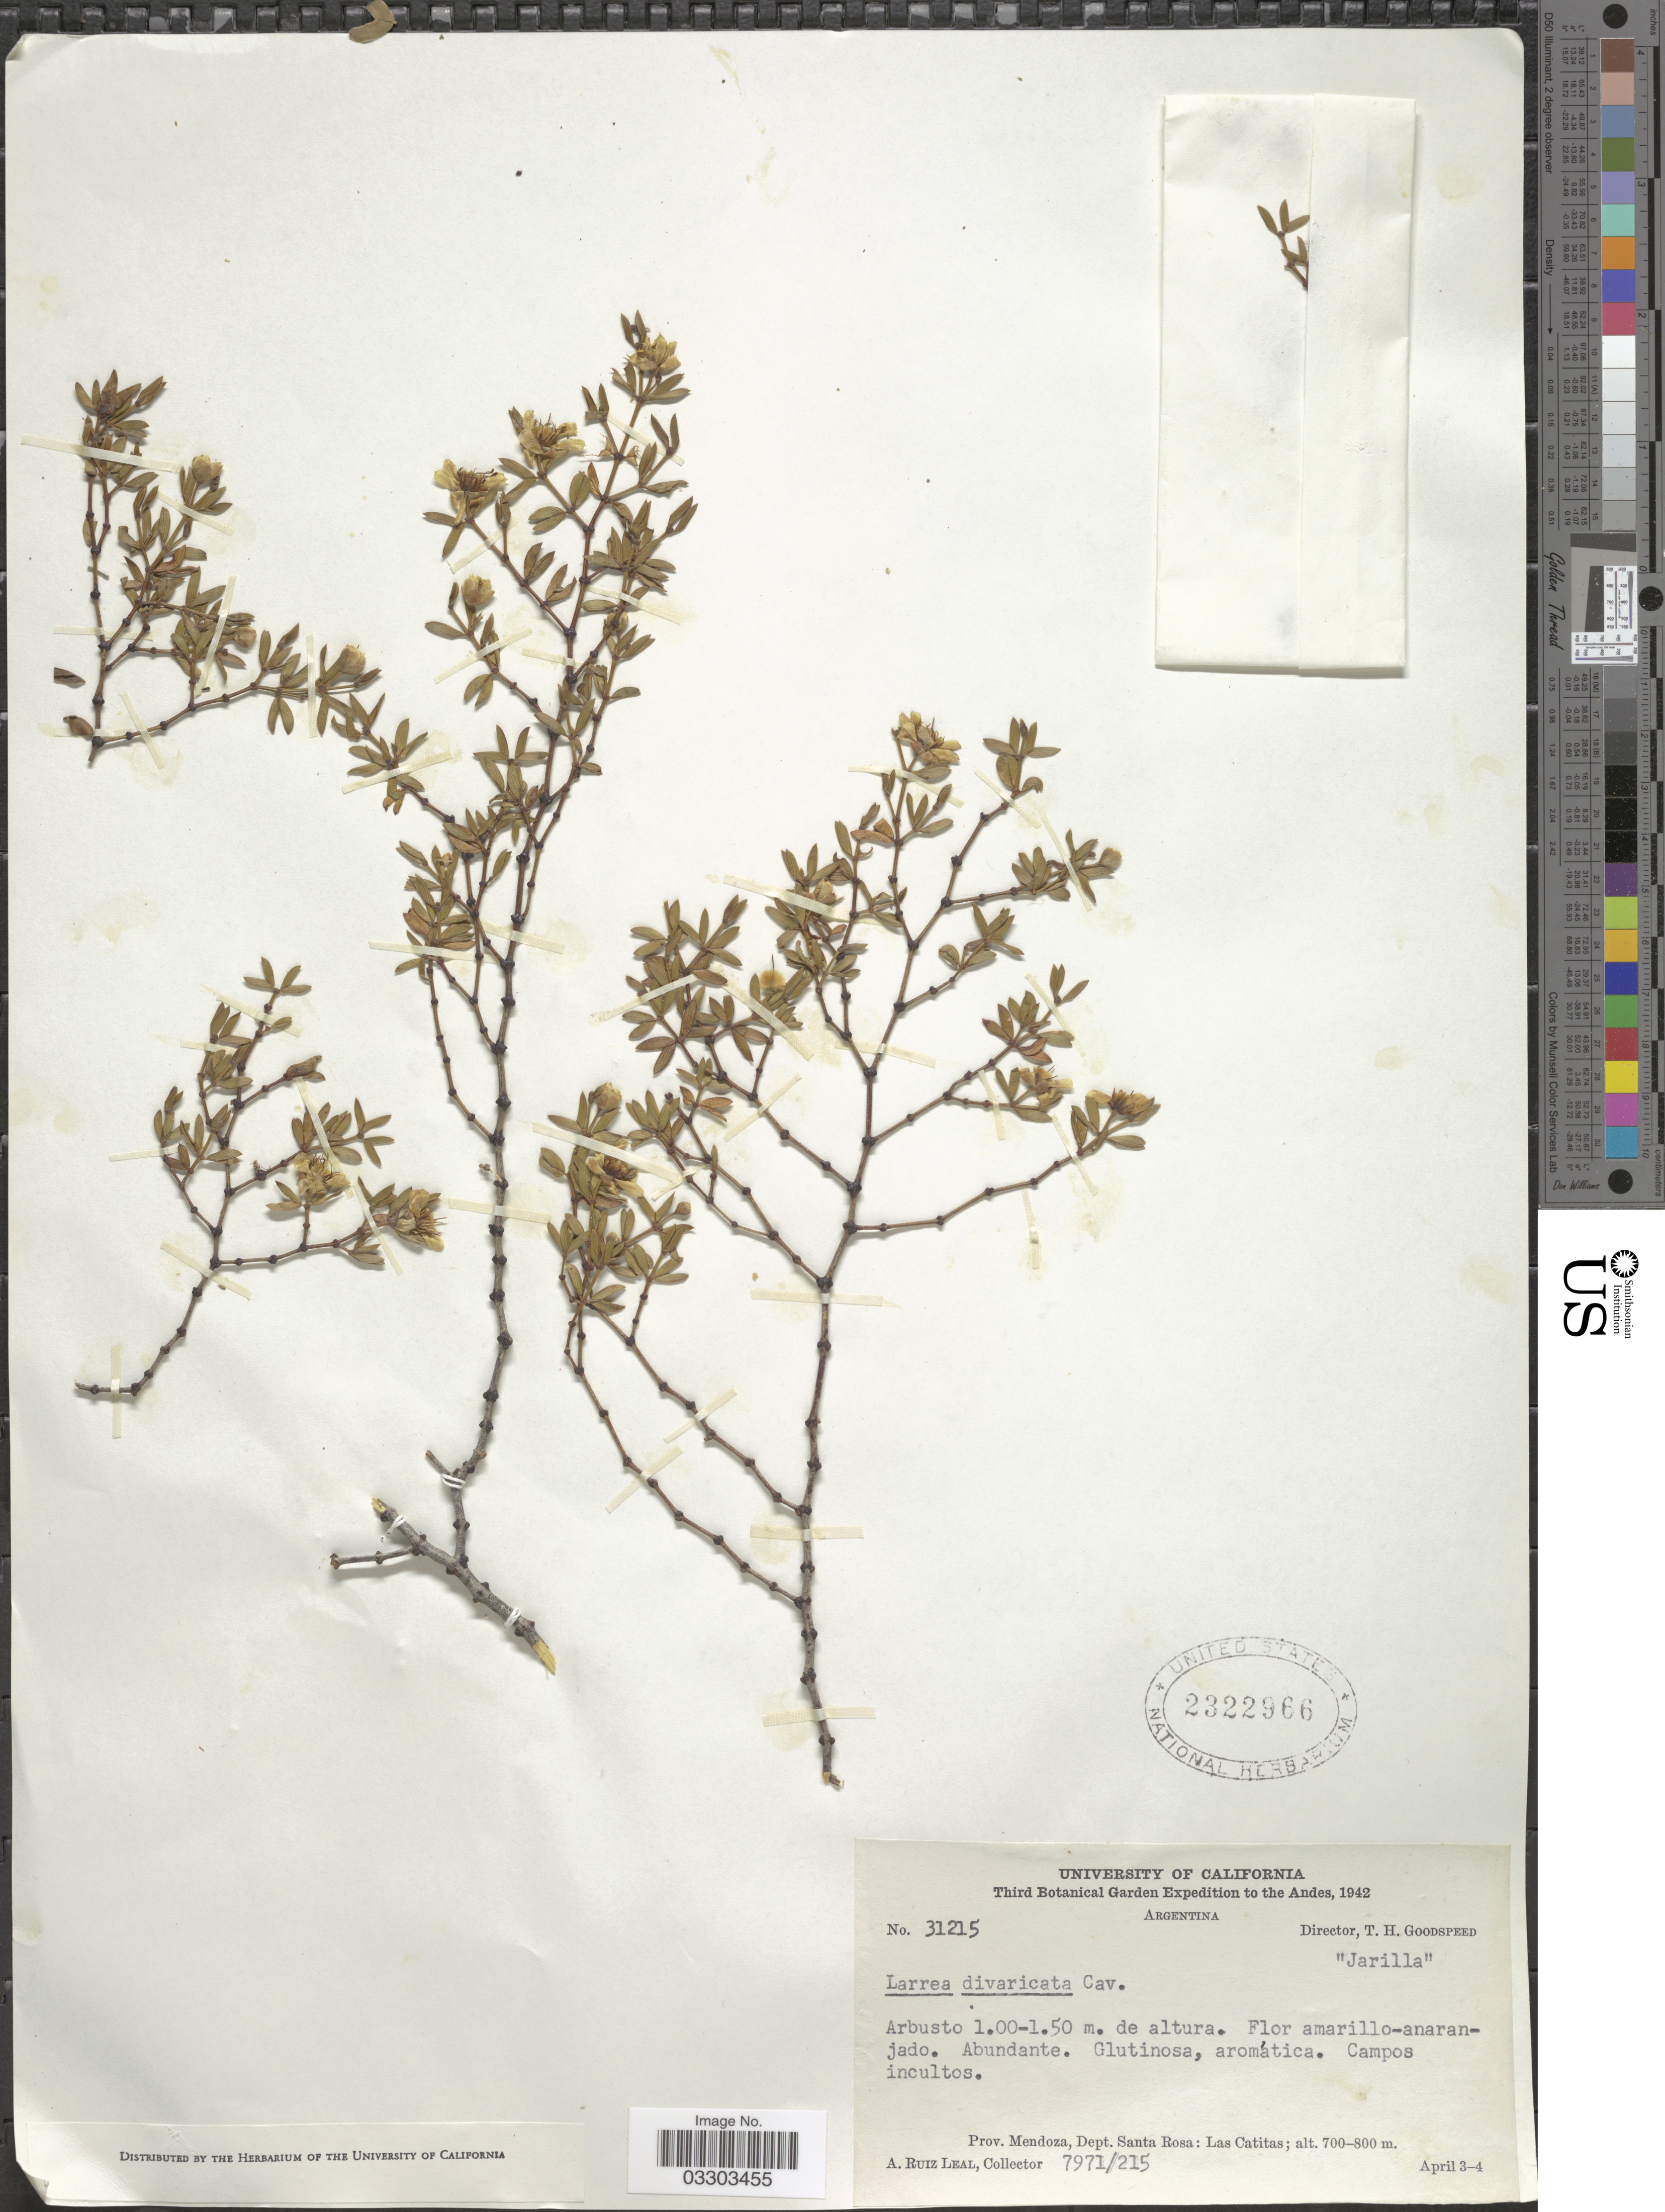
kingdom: Plantae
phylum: Tracheophyta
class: Magnoliopsida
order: Zygophyllales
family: Zygophyllaceae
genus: Larrea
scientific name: Larrea divaricata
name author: Cav.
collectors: A. Ruiz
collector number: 7971/215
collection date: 1942-04-03/1942-04-04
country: Argentina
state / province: Mendoza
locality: Andes. Dept. Santa Rosa: Las Catitas.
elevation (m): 700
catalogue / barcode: US 2322966